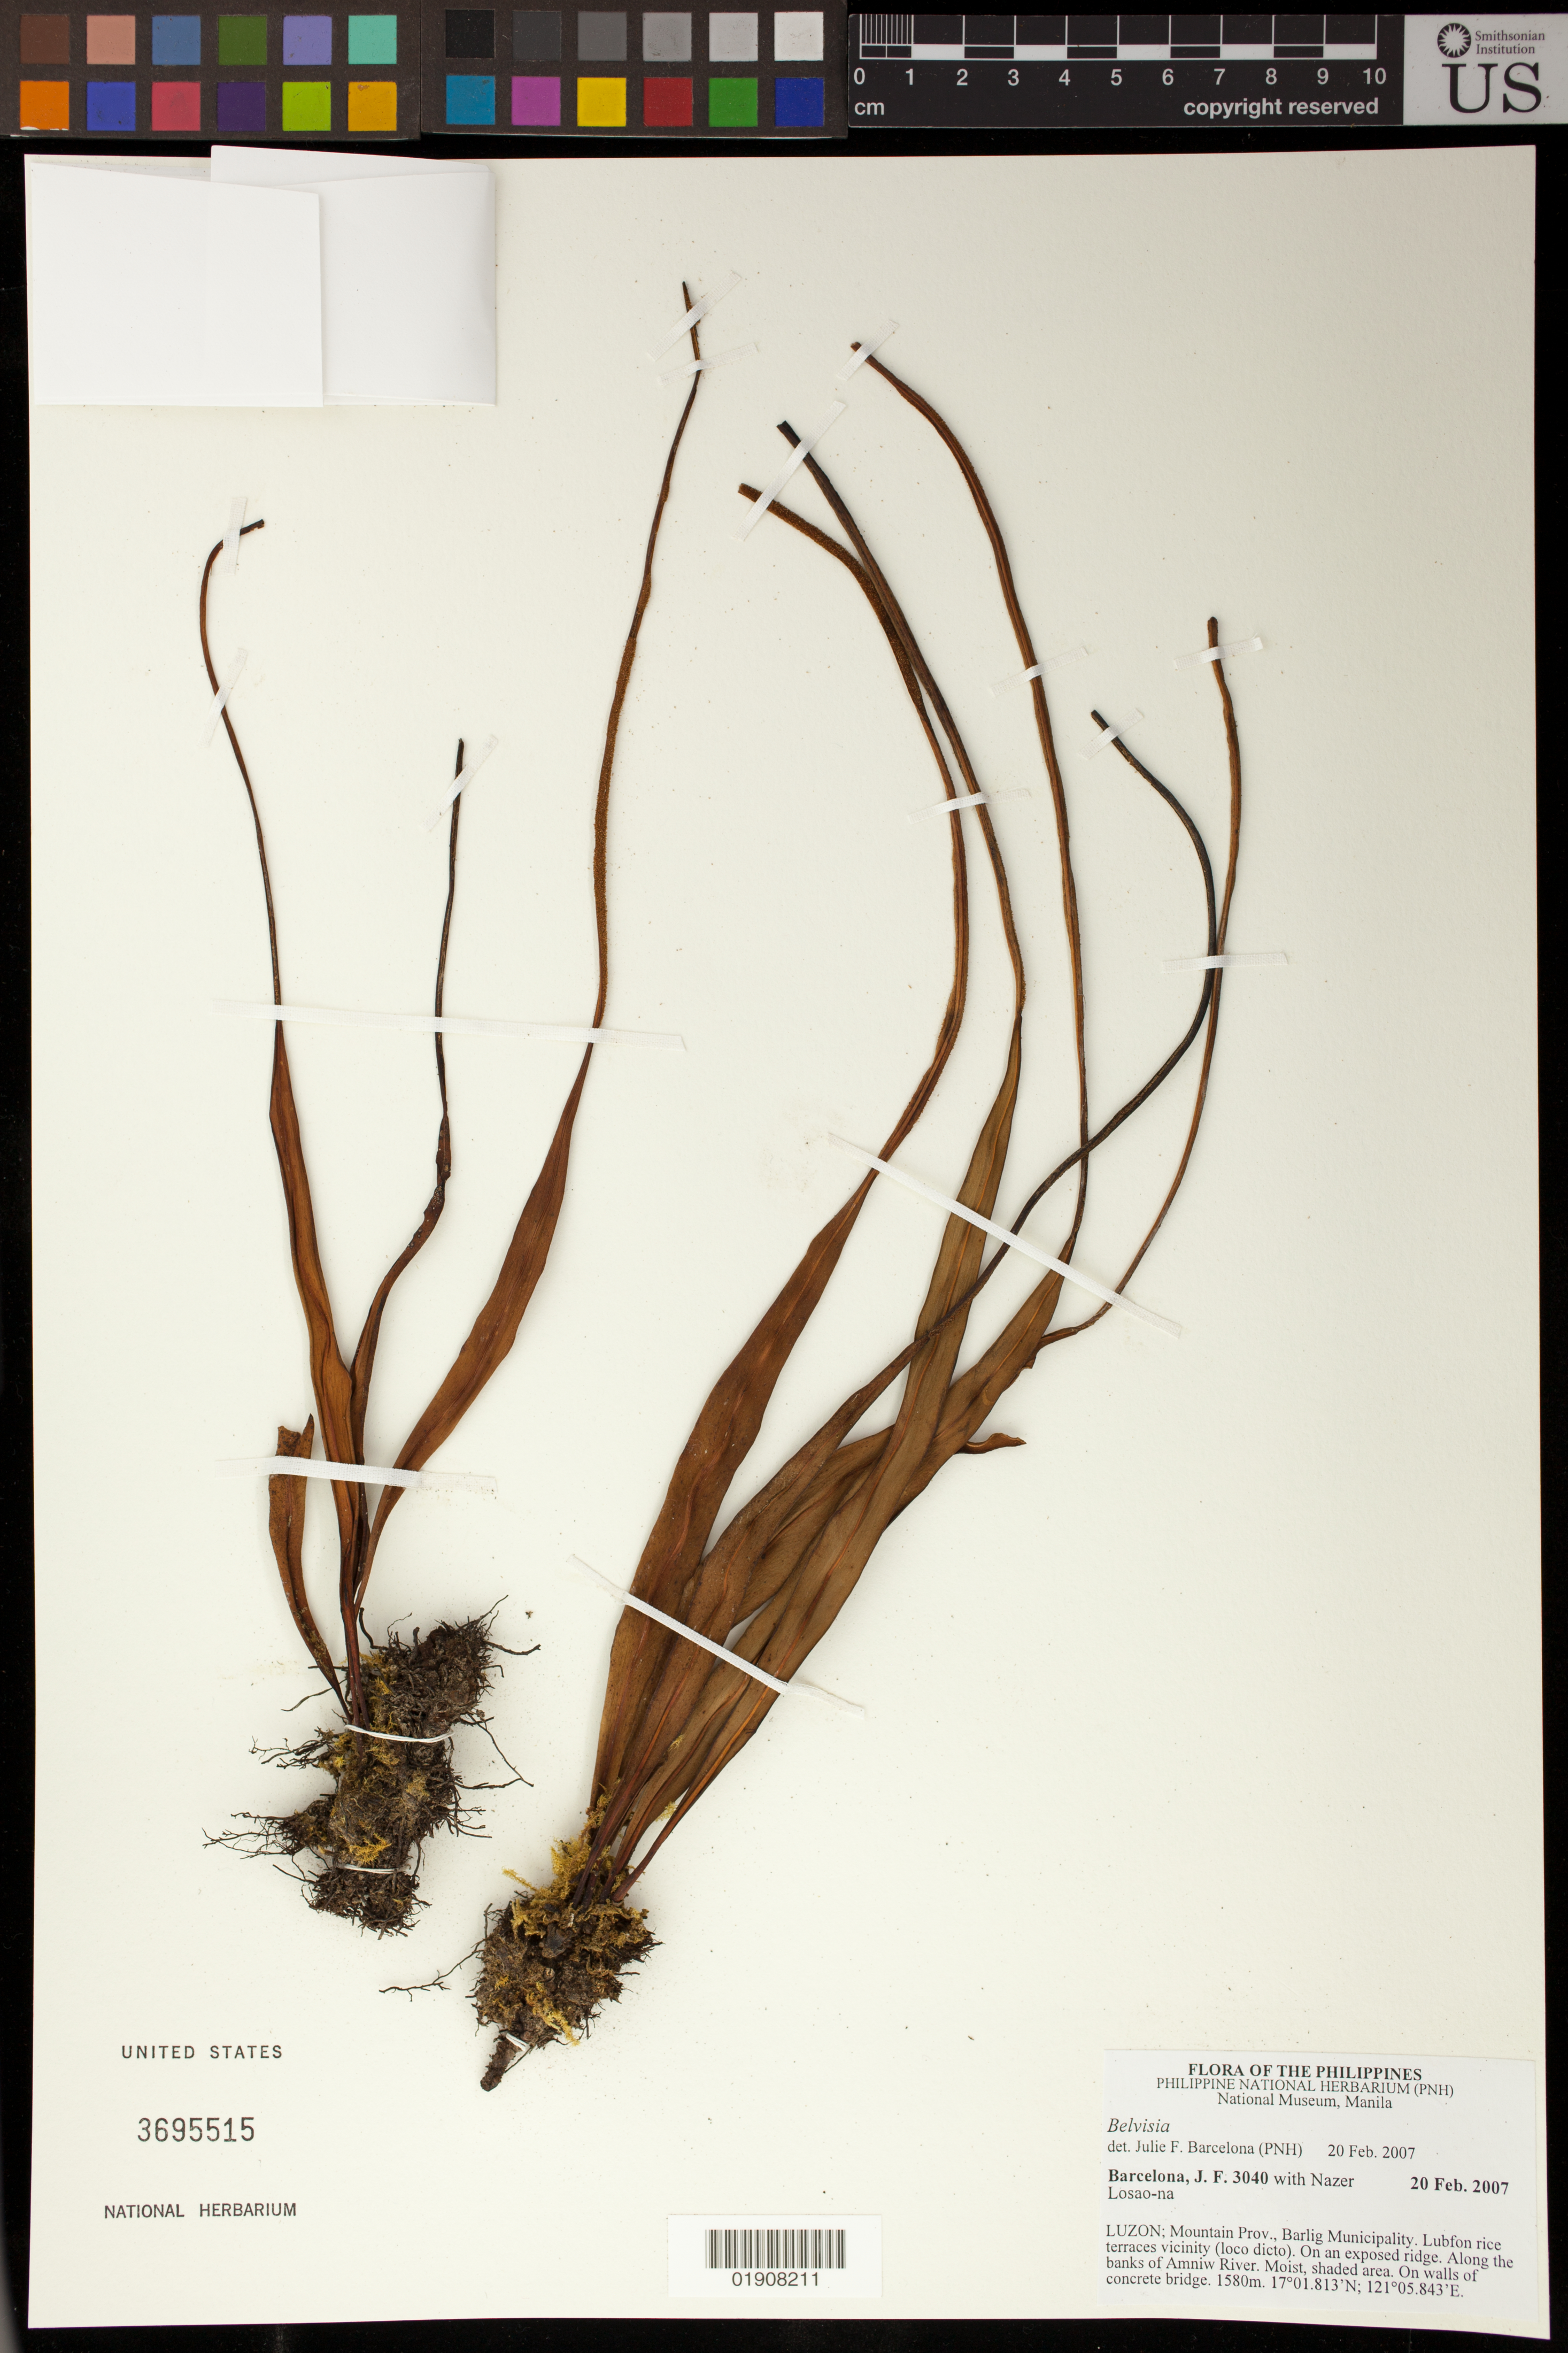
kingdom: Plantae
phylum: Tracheophyta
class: Polypodiopsida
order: Polypodiales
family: Polypodiaceae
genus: Belvisia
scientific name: Belvisia sp.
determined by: Barcelona, J. F.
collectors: J. F. Barcelona & N. Losao-na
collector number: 2040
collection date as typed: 20 Feb 2007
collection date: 2007-02-20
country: Philippines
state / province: Cordillera (Administrative Region)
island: Luzon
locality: Luzon; Mountain Prov., Barlig Municipality, Lubfon rice terraces vicinity, Along banks of Amniw River.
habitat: Moist, shaded area. On walls of concrete bridge.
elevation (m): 1580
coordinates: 17 01.813 N, 121 05.843 E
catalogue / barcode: US 3695515